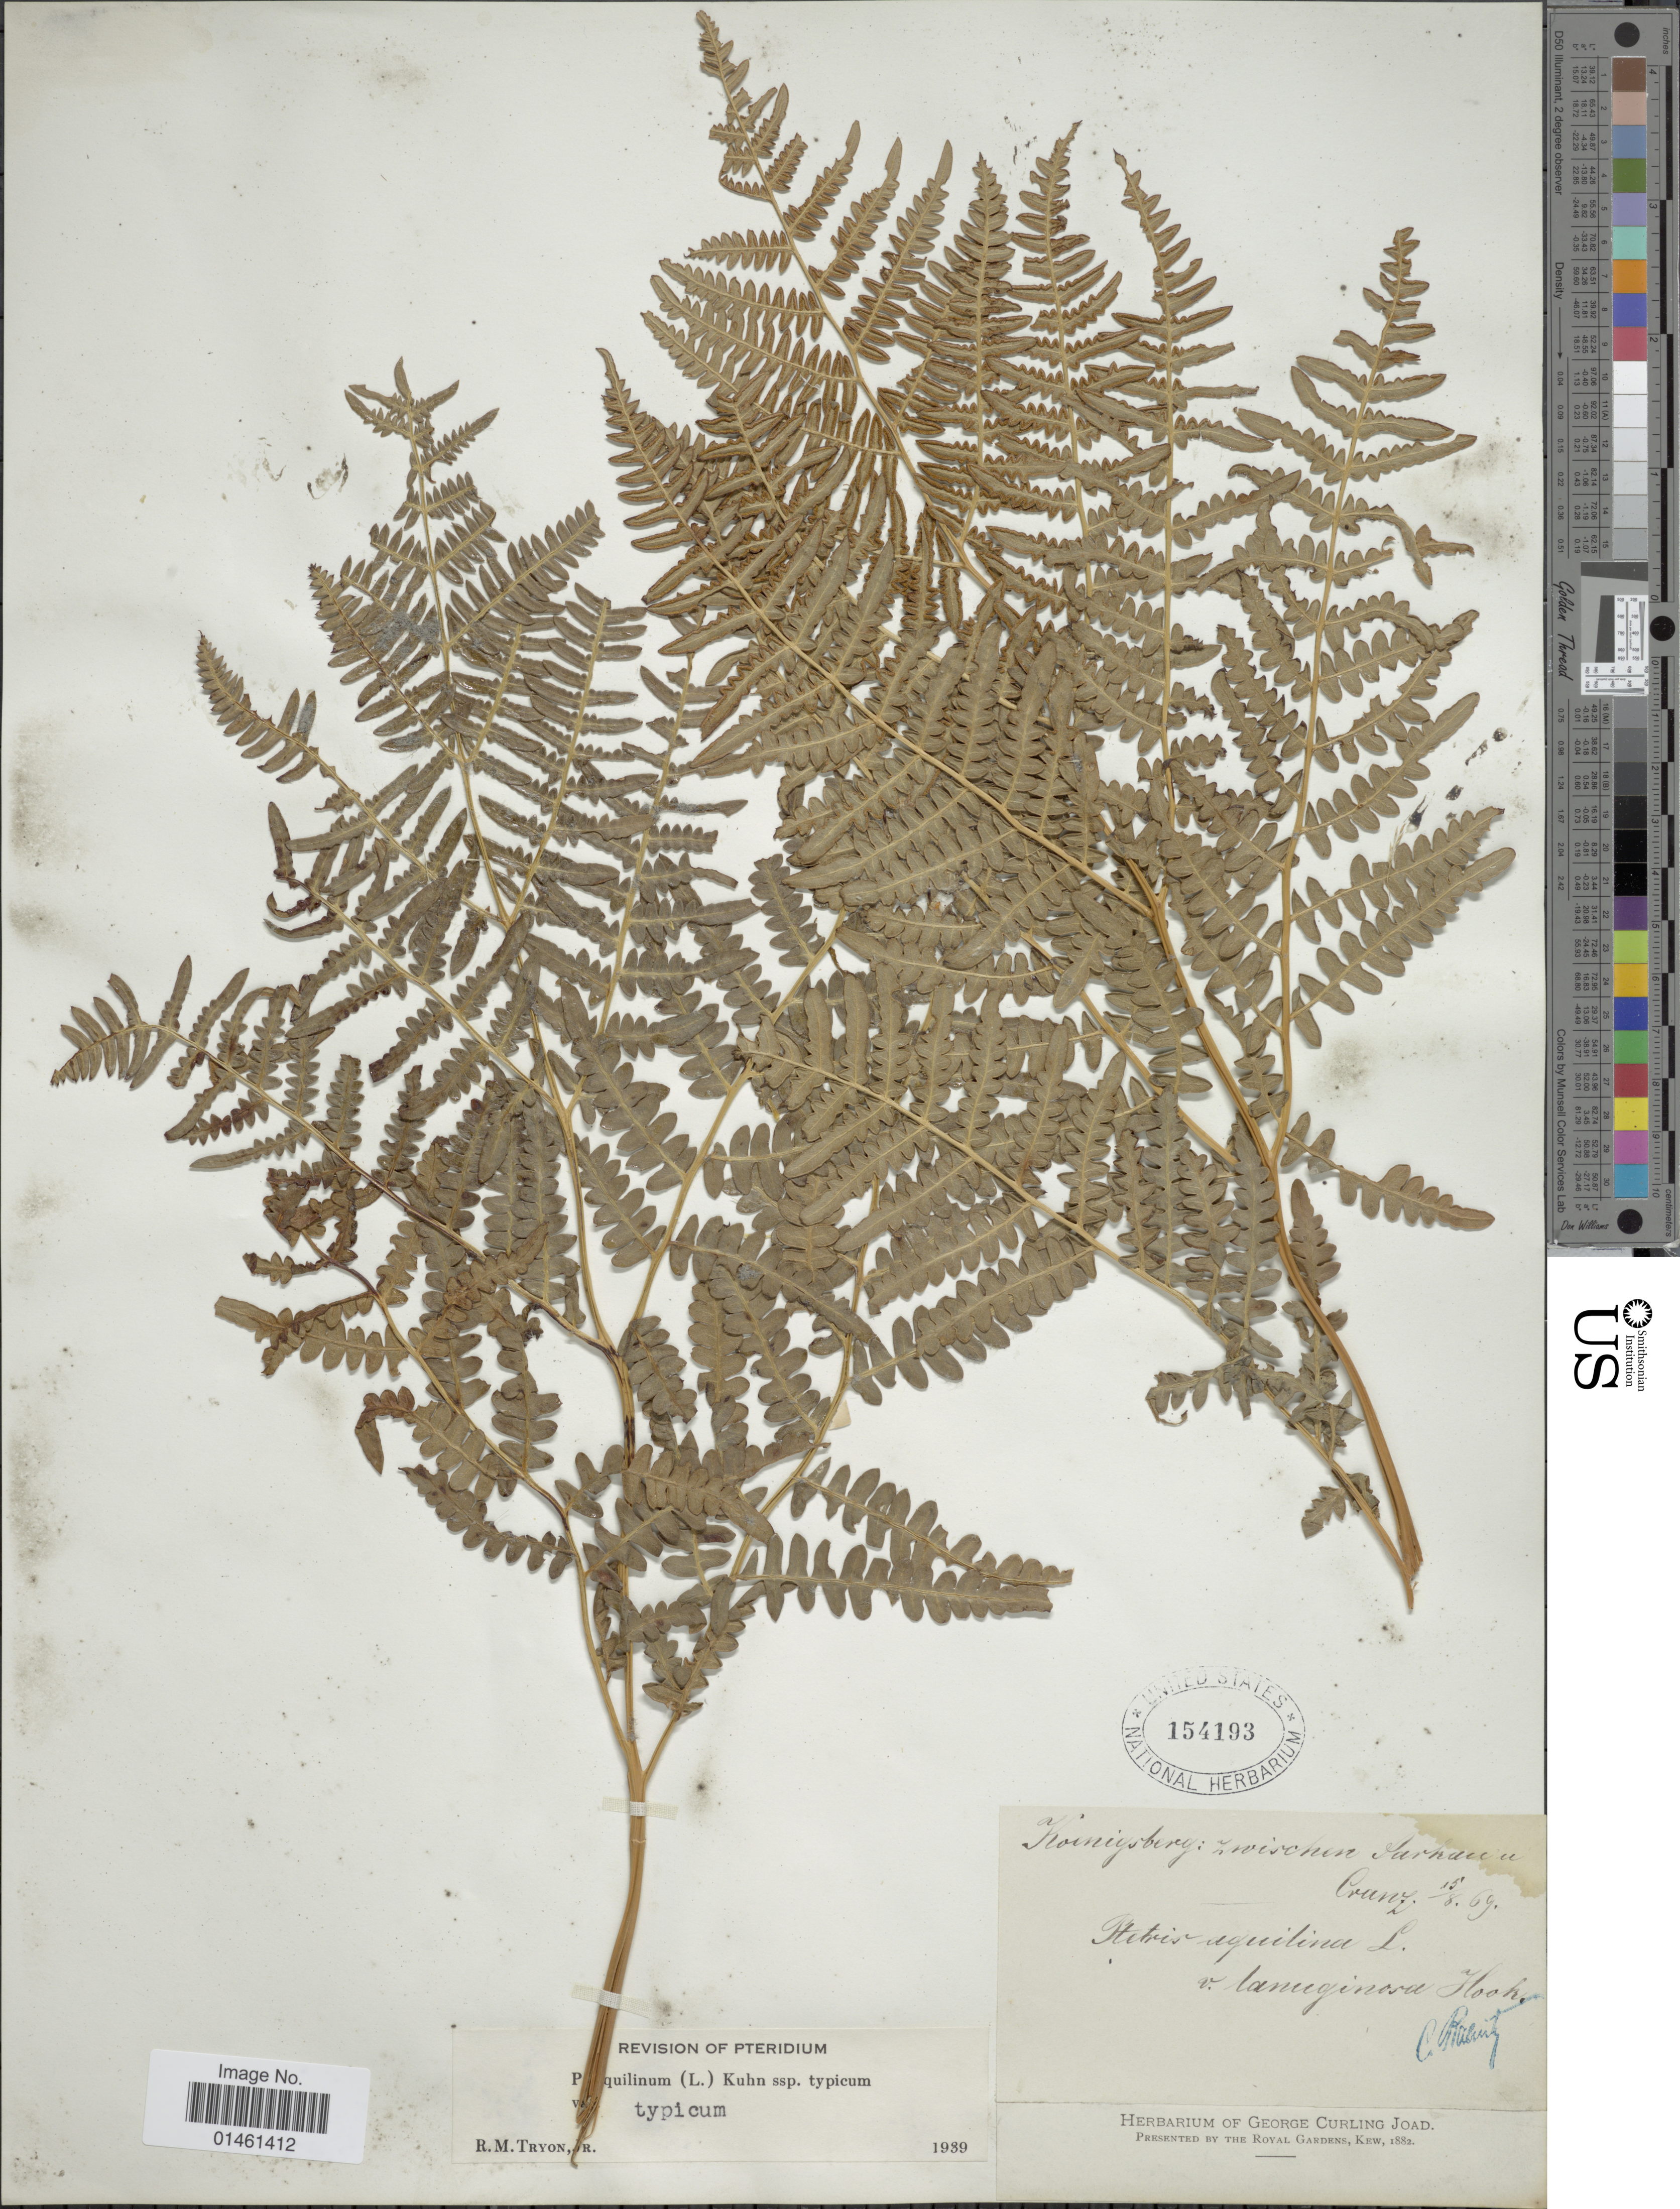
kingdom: Plantae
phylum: Tracheophyta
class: Polypodiopsida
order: Polypodiales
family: Dennstaedtiaceae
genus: Pteridium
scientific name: Pteridium aquilinum var. typicum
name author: R.M. Tryon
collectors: C. G. Baenitz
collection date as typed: Transcribed d/m/y: 15/8/69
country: Germany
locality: Koenigsberg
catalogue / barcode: US 154193